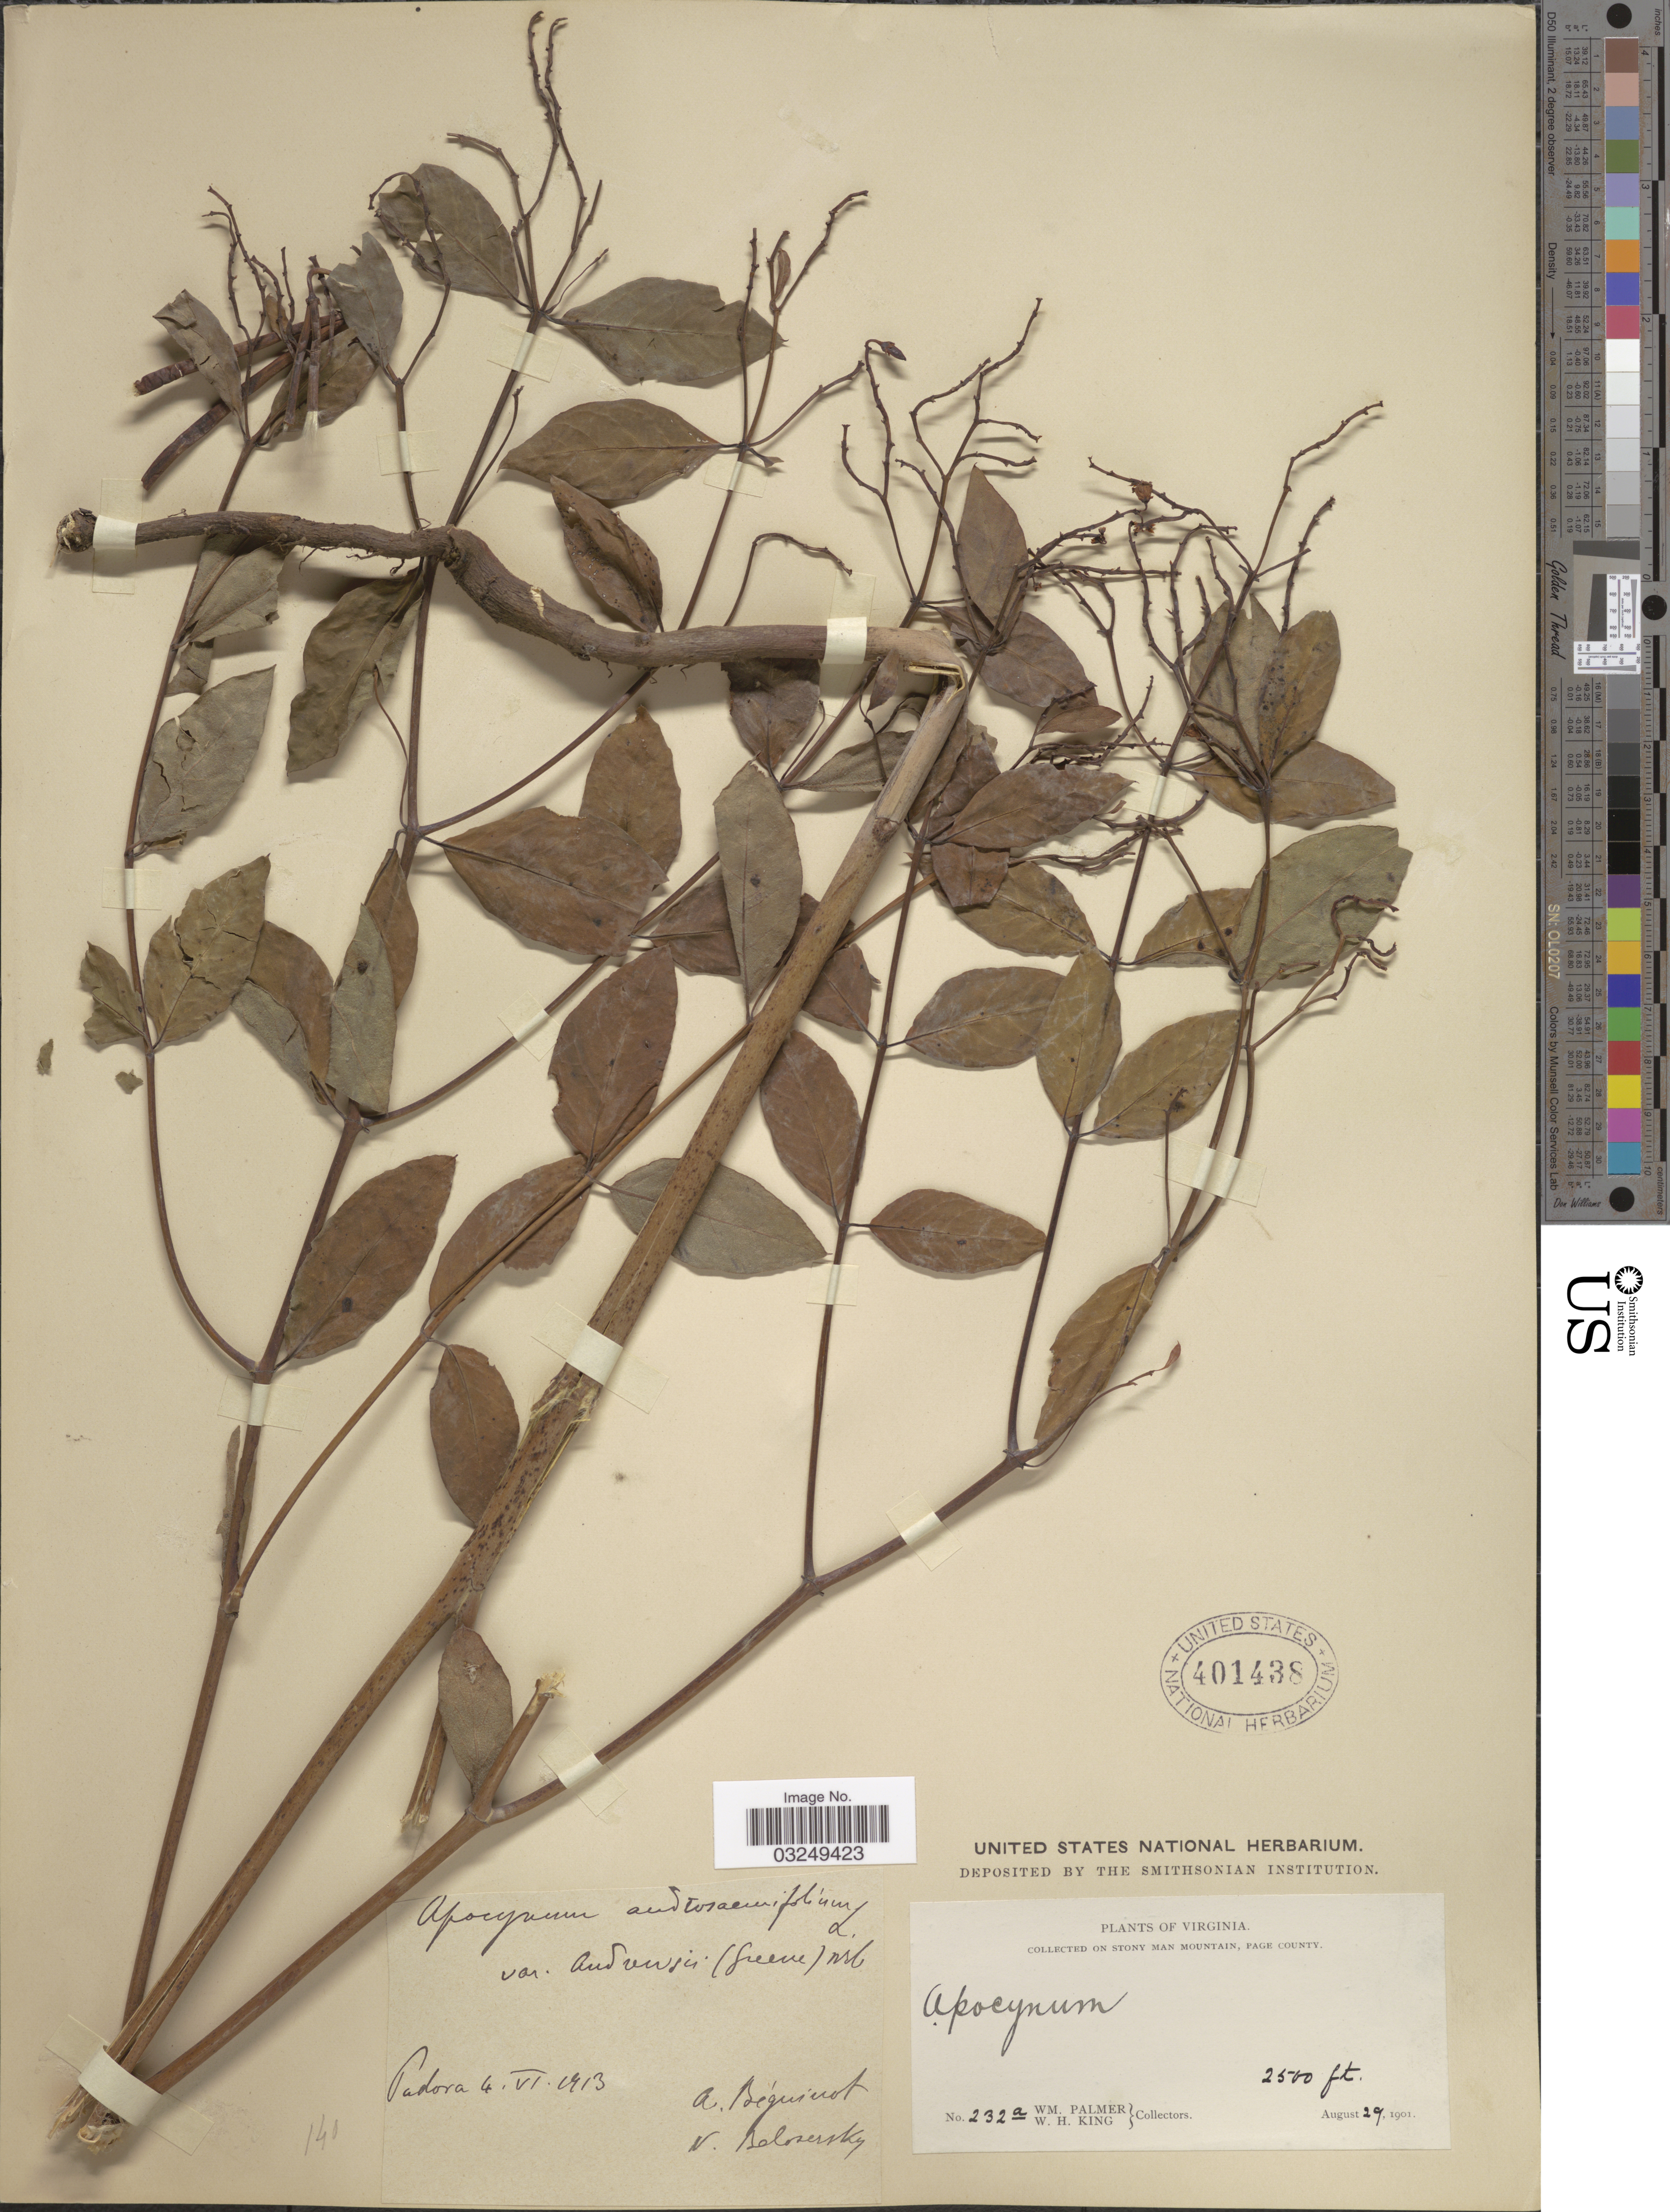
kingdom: Plantae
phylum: Tracheophyta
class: Magnoliopsida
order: Gentianales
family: Apocynaceae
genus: Apocynum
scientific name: Apocynum andrewsii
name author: Greene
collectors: W. Palmer & W. H. King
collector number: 232a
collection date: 1901-08-29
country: United States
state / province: Virginia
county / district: Page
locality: On stony Man Mountain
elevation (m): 762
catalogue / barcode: US 401438